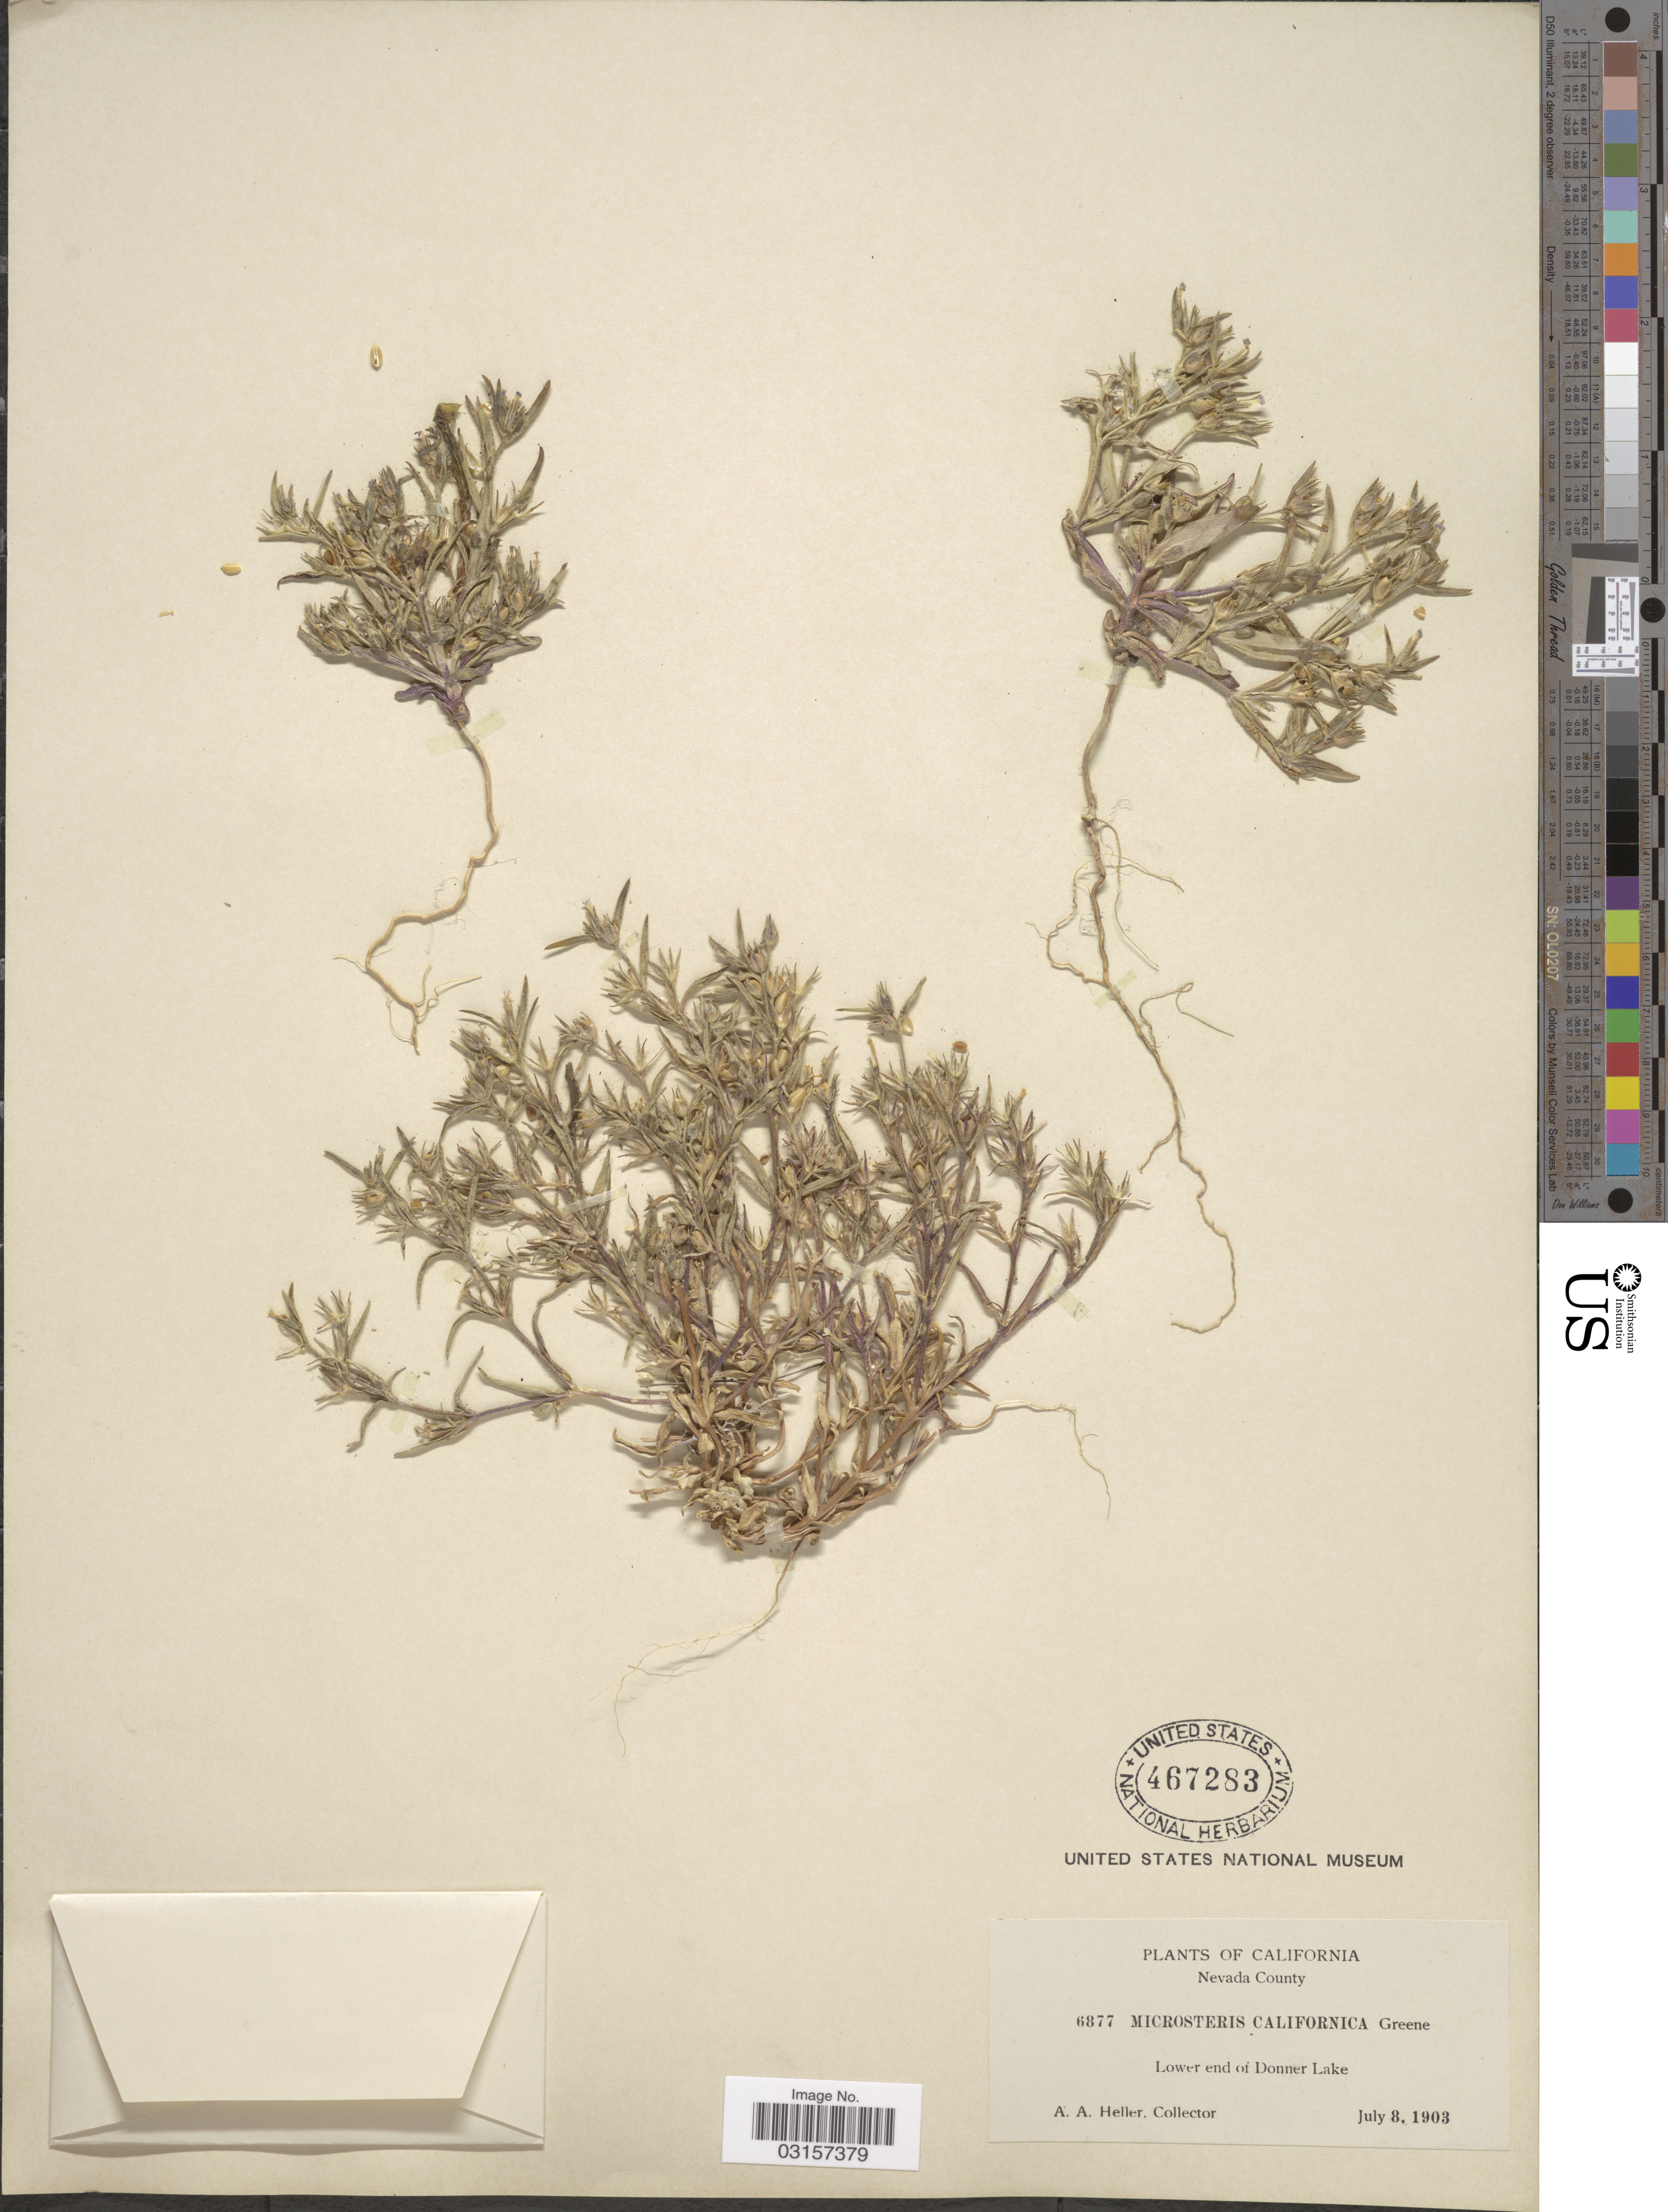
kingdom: Plantae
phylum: Tracheophyta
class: Magnoliopsida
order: Ericales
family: Polemoniaceae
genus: Microsteris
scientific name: Microsteris gracilis var. gracilis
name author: (Hook.) Greene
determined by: (US) Smithsonian Institution - National Museum of Natural History - Department of Botany (UNITED STATES)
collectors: A. A. Heller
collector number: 6877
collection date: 1903-07-08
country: United States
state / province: California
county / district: Nevada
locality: Nevada County, Lower end of Donner Lake.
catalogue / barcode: US 467283